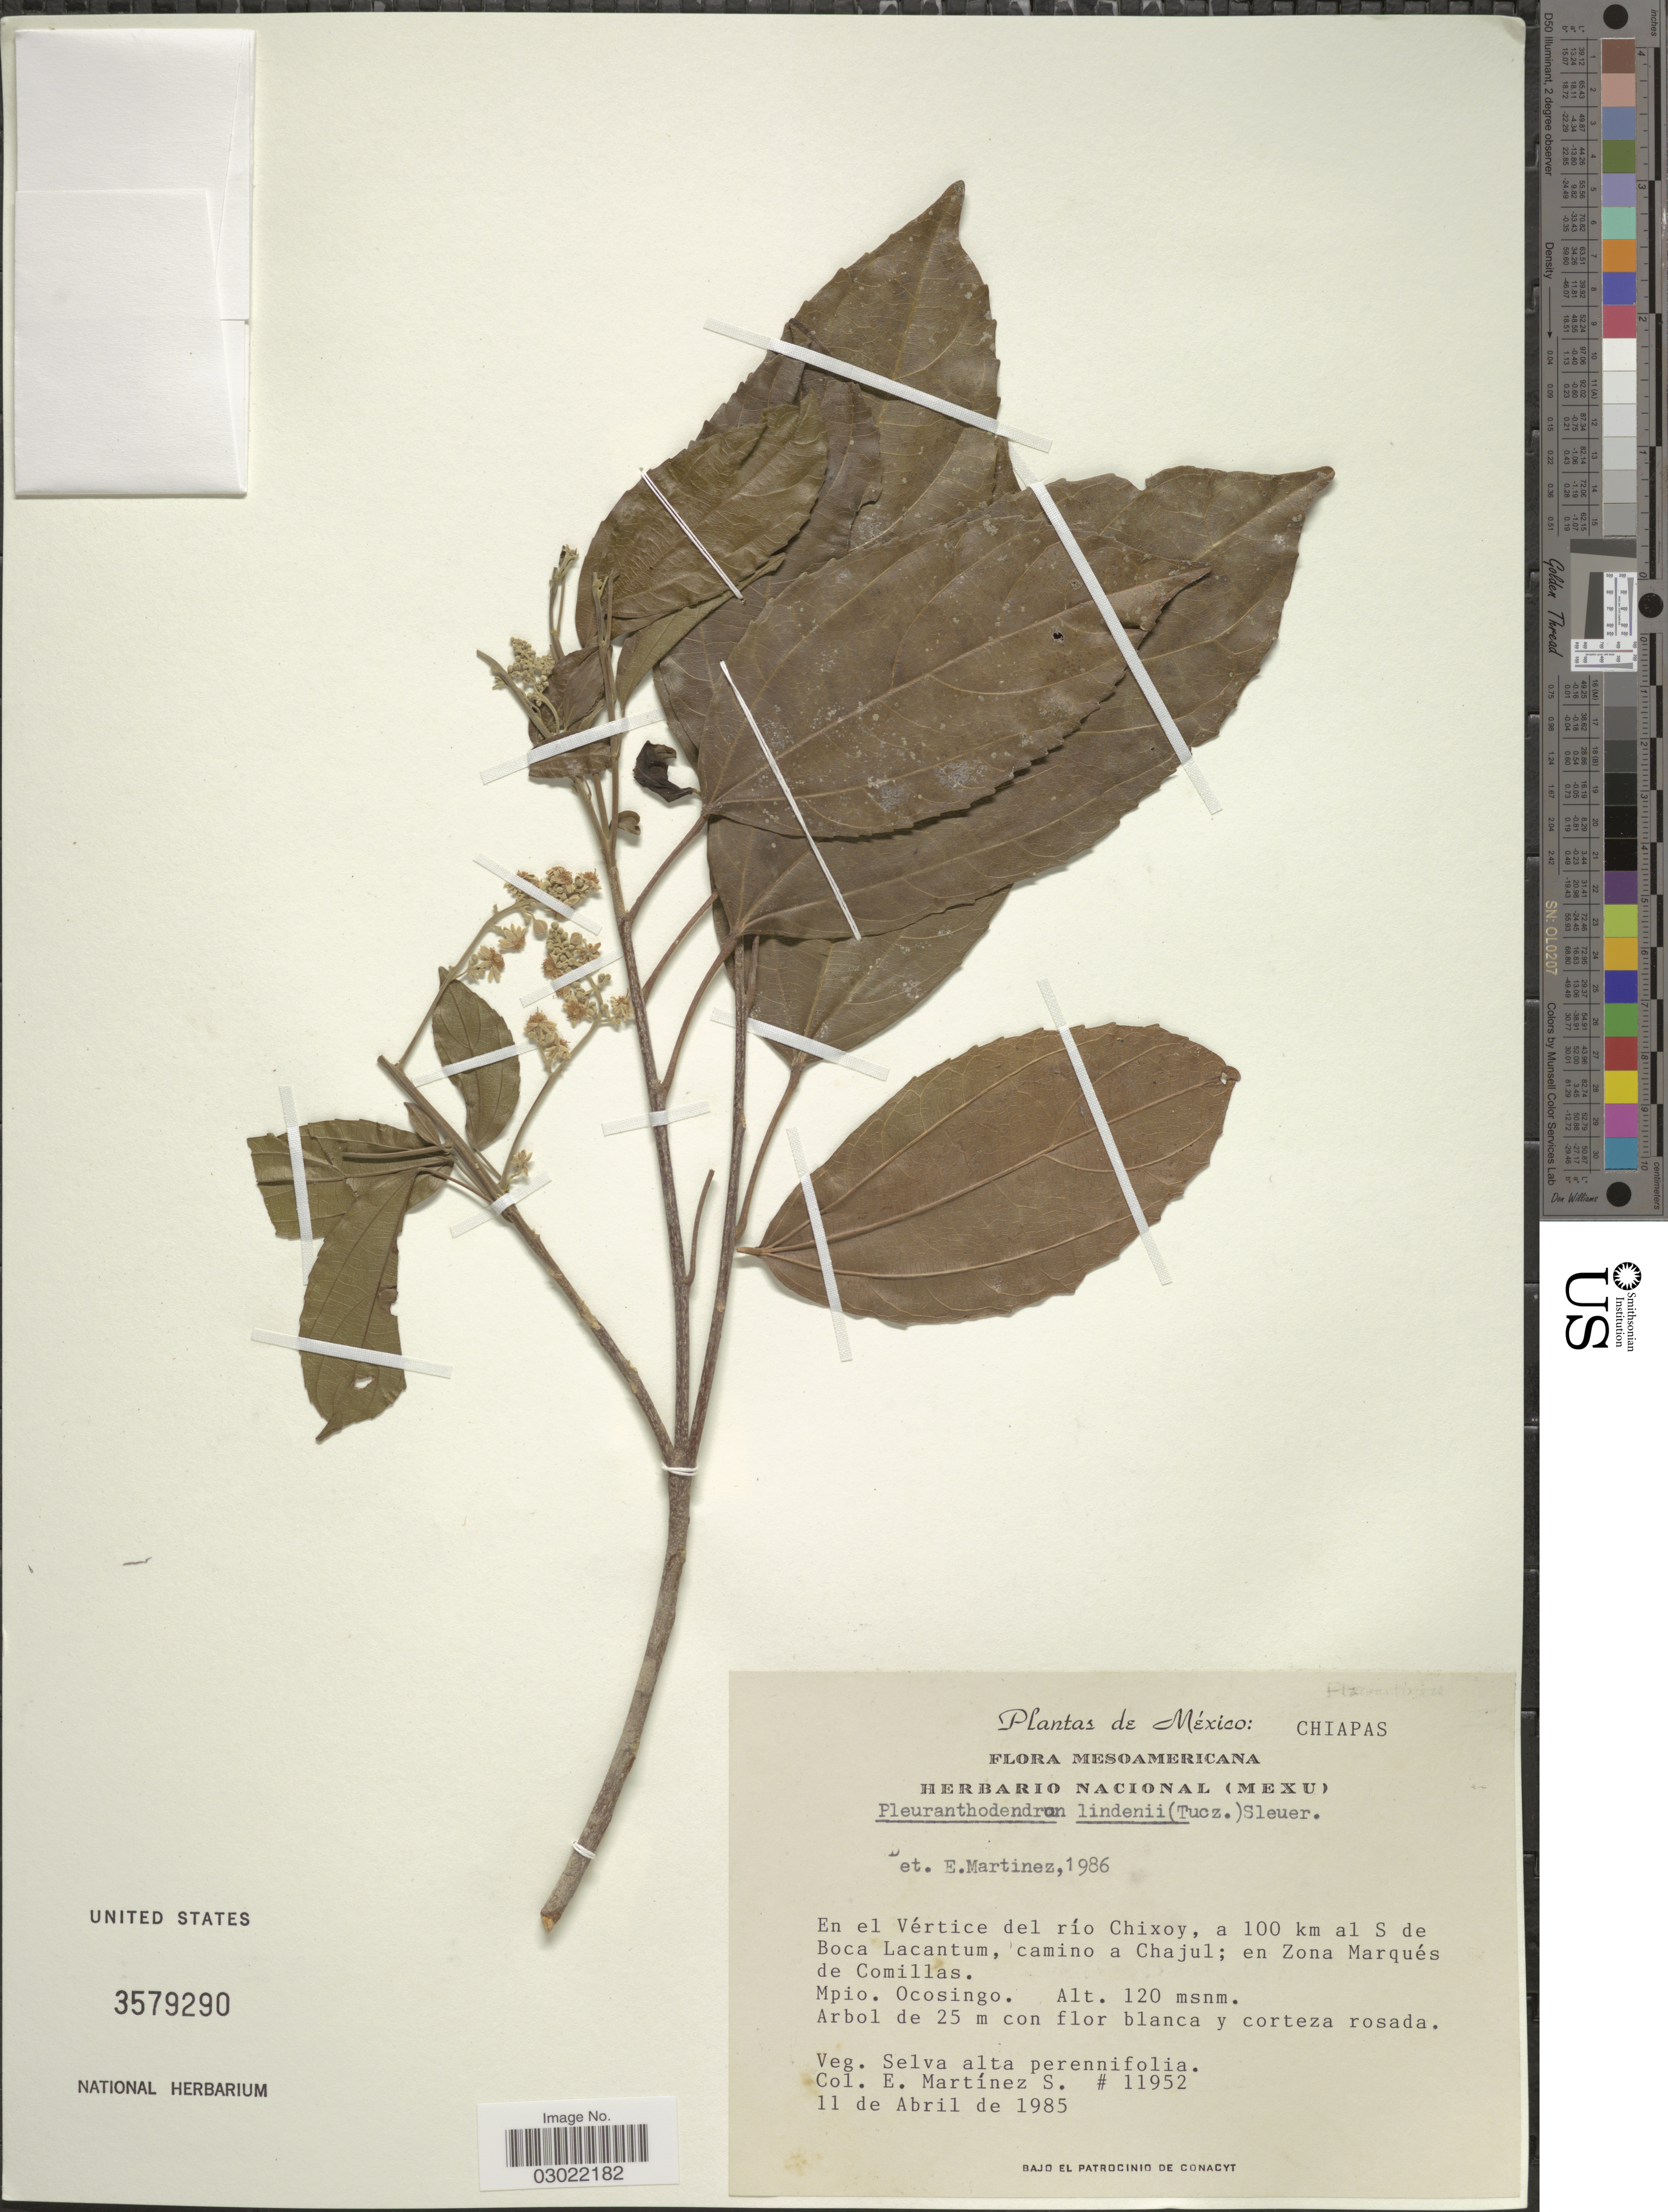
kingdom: Plantae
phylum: Tracheophyta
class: Magnoliopsida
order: Malpighiales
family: Salicaceae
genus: Pleuranthodendron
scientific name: Pleuranthodendron lindenii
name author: (Turcz.) Sleumer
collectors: E. M. Martínez S.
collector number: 11952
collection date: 1985-04-11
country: Mexico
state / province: Chiapas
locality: En el Vértice del río Chixoy, a 100 km al S de Boca Lacantum, camino a Chajul; en Zona Marqués de Comillas. Mpio. Ocosingo.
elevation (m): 120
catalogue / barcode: US 3579290